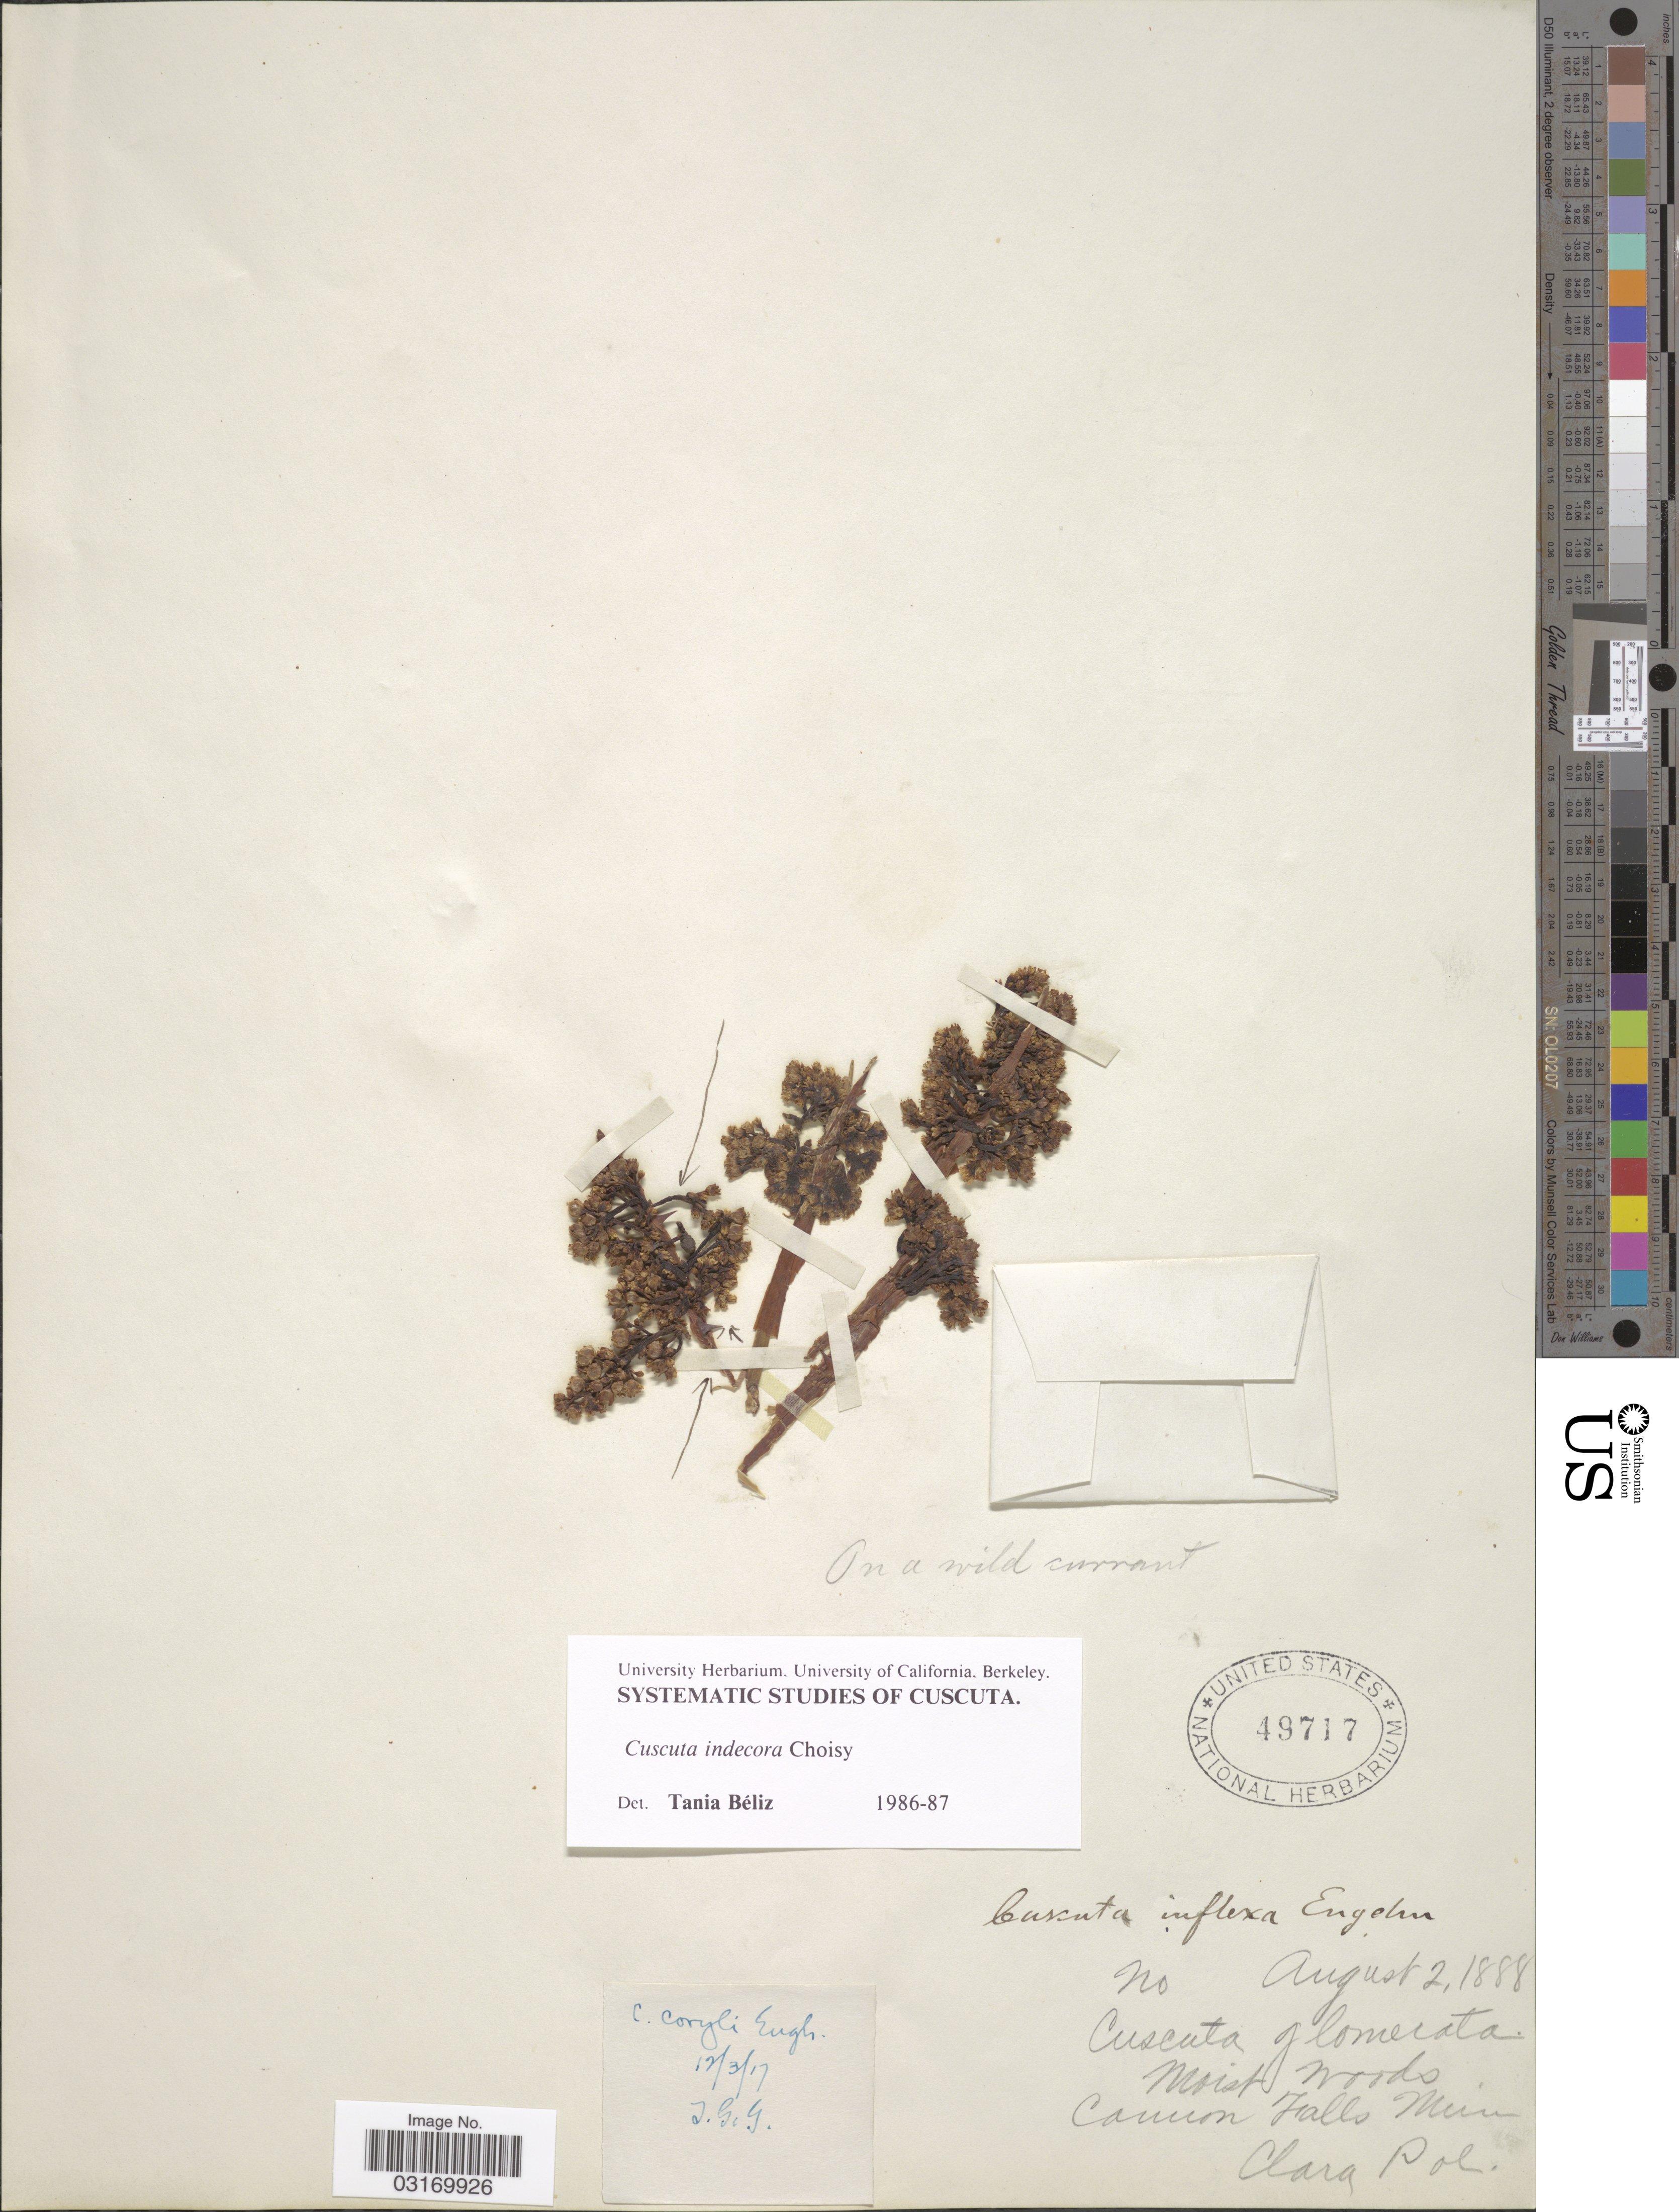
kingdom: Plantae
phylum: Tracheophyta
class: Magnoliopsida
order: Solanales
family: Convolvulaceae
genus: Cuscuta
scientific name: Cuscuta indecora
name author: Choisy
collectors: C. Pol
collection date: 1888-08-02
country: United States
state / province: Minnesota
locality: Moist woods, Canon Falls.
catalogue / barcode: US 49717